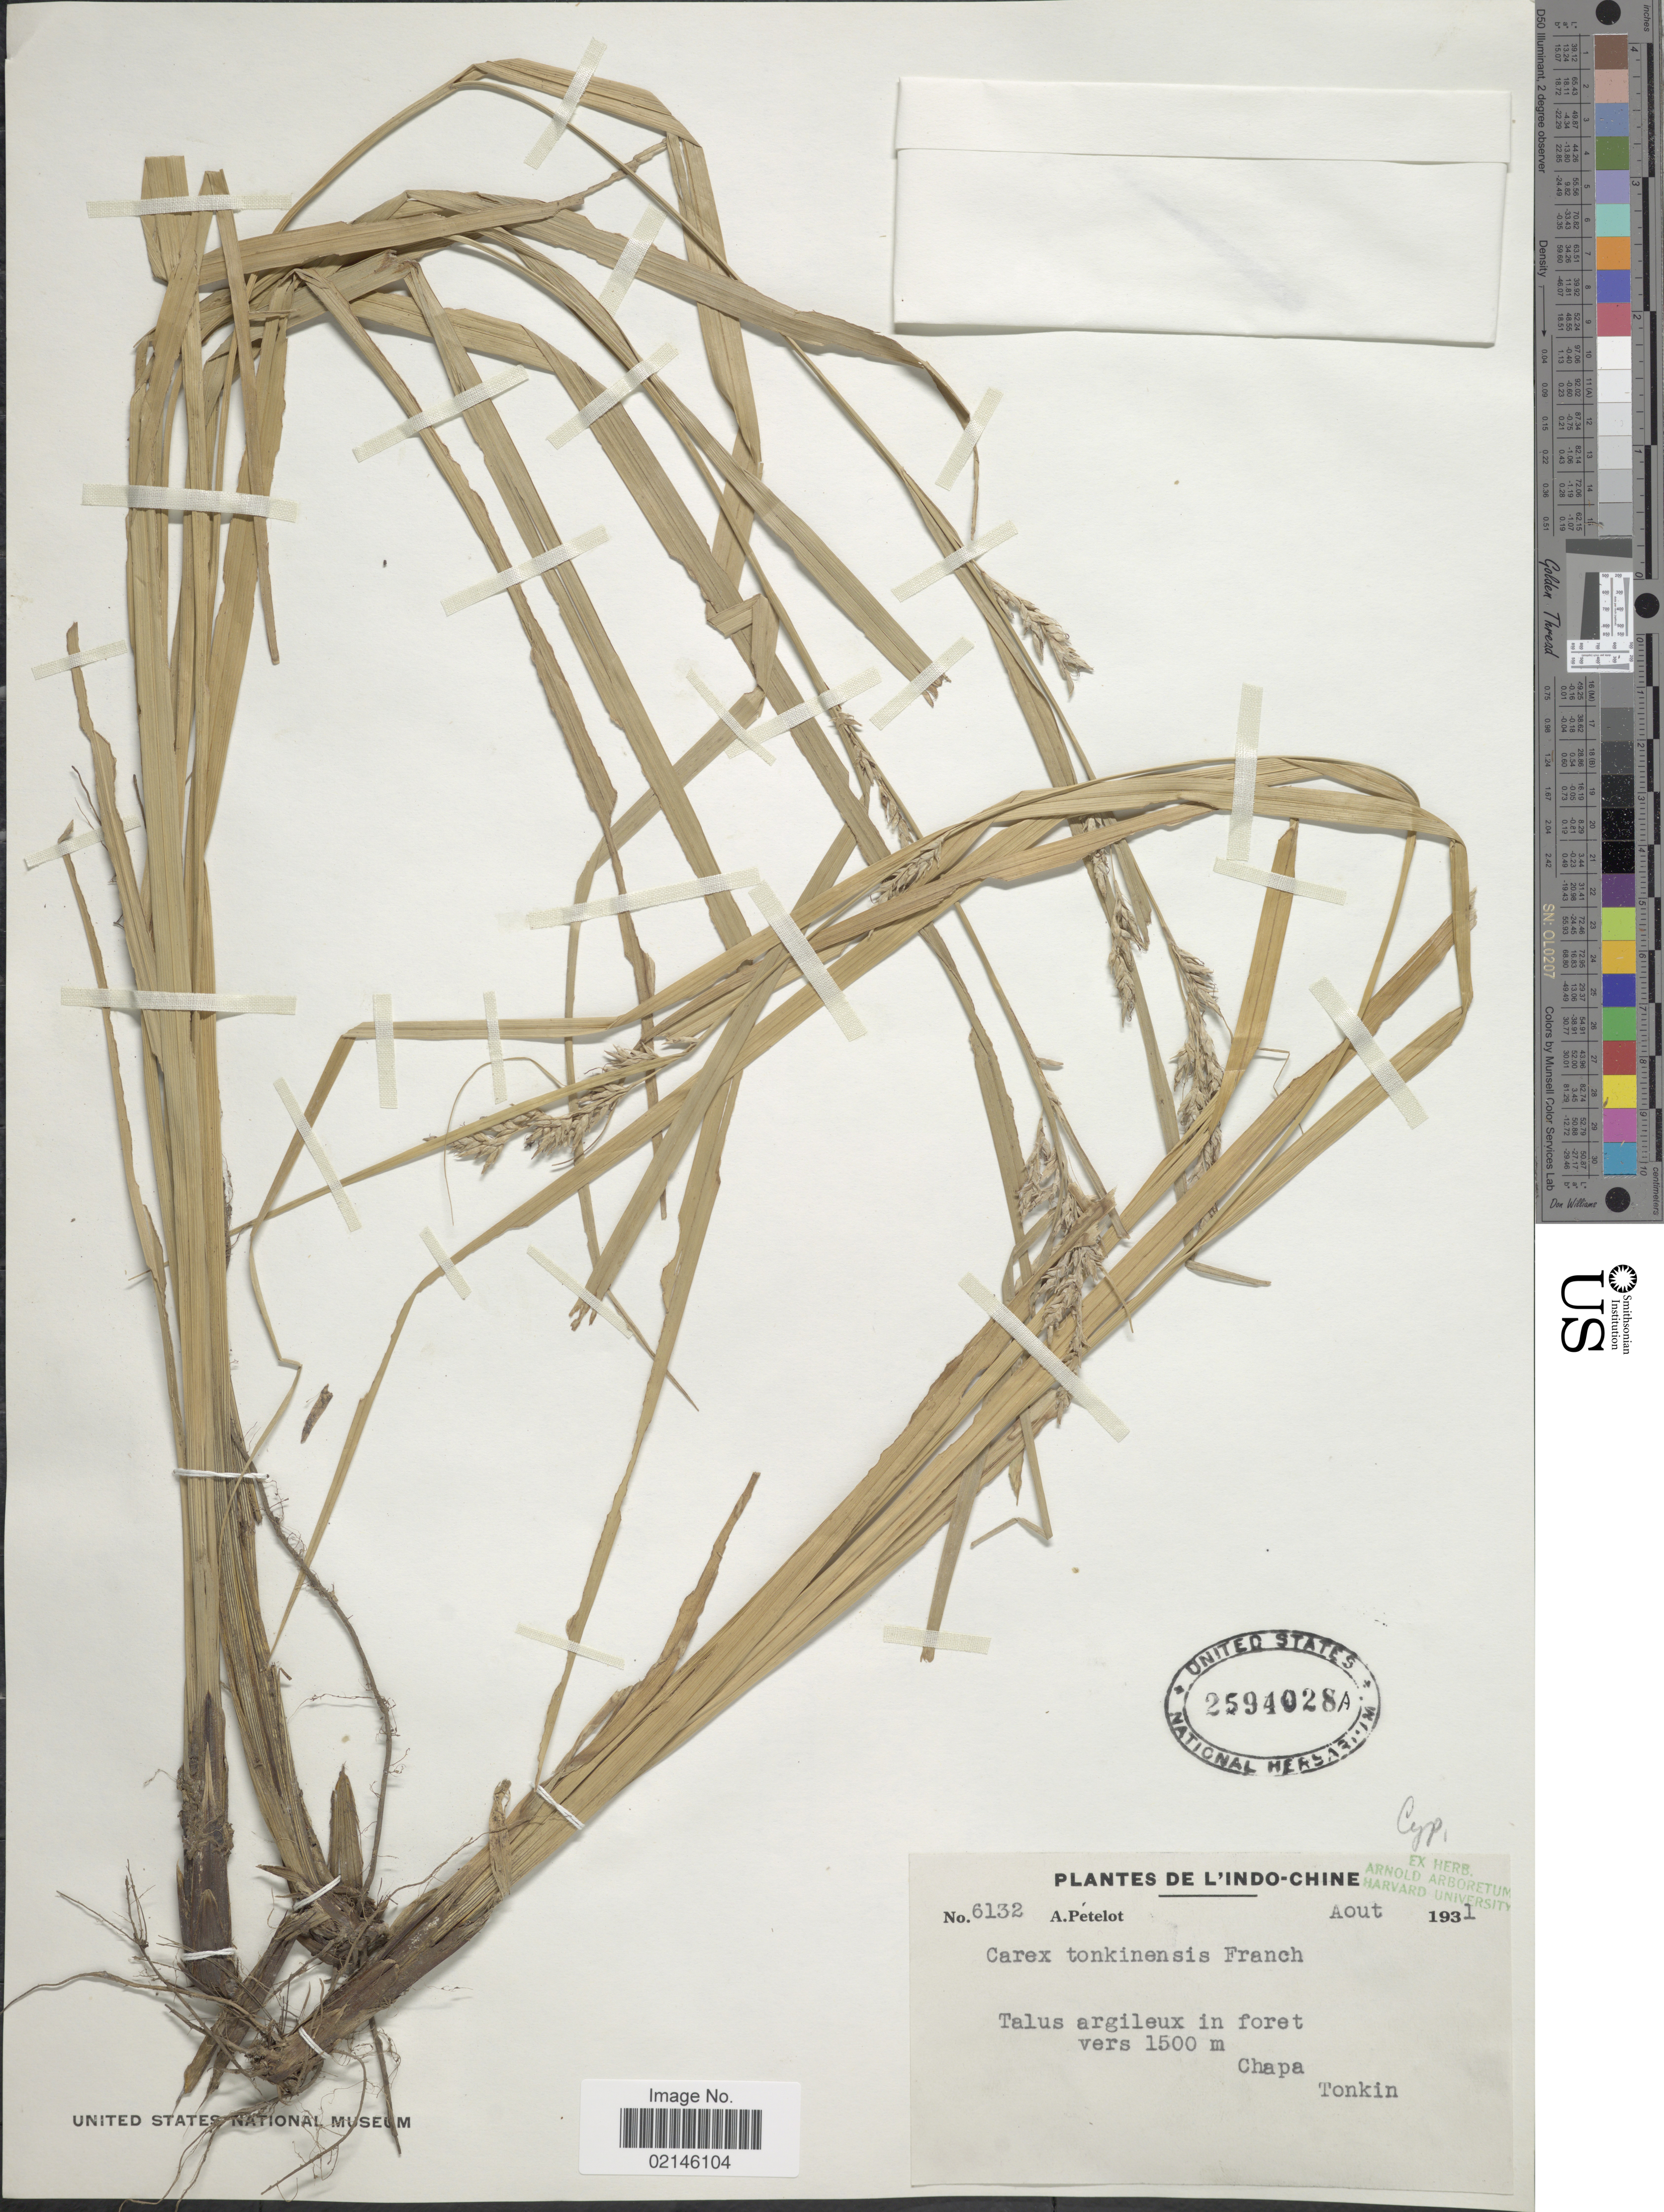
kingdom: Plantae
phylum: Tracheophyta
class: Liliopsida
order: Poales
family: Cyperaceae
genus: Carex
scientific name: Carex perakensis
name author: C.B. Clarke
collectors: A. Petelot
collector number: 6132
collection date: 1931-08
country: Vietnam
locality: Indo-Chine. Tonkin. In foret, Chapa.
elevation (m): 1500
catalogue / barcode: US 2594028A